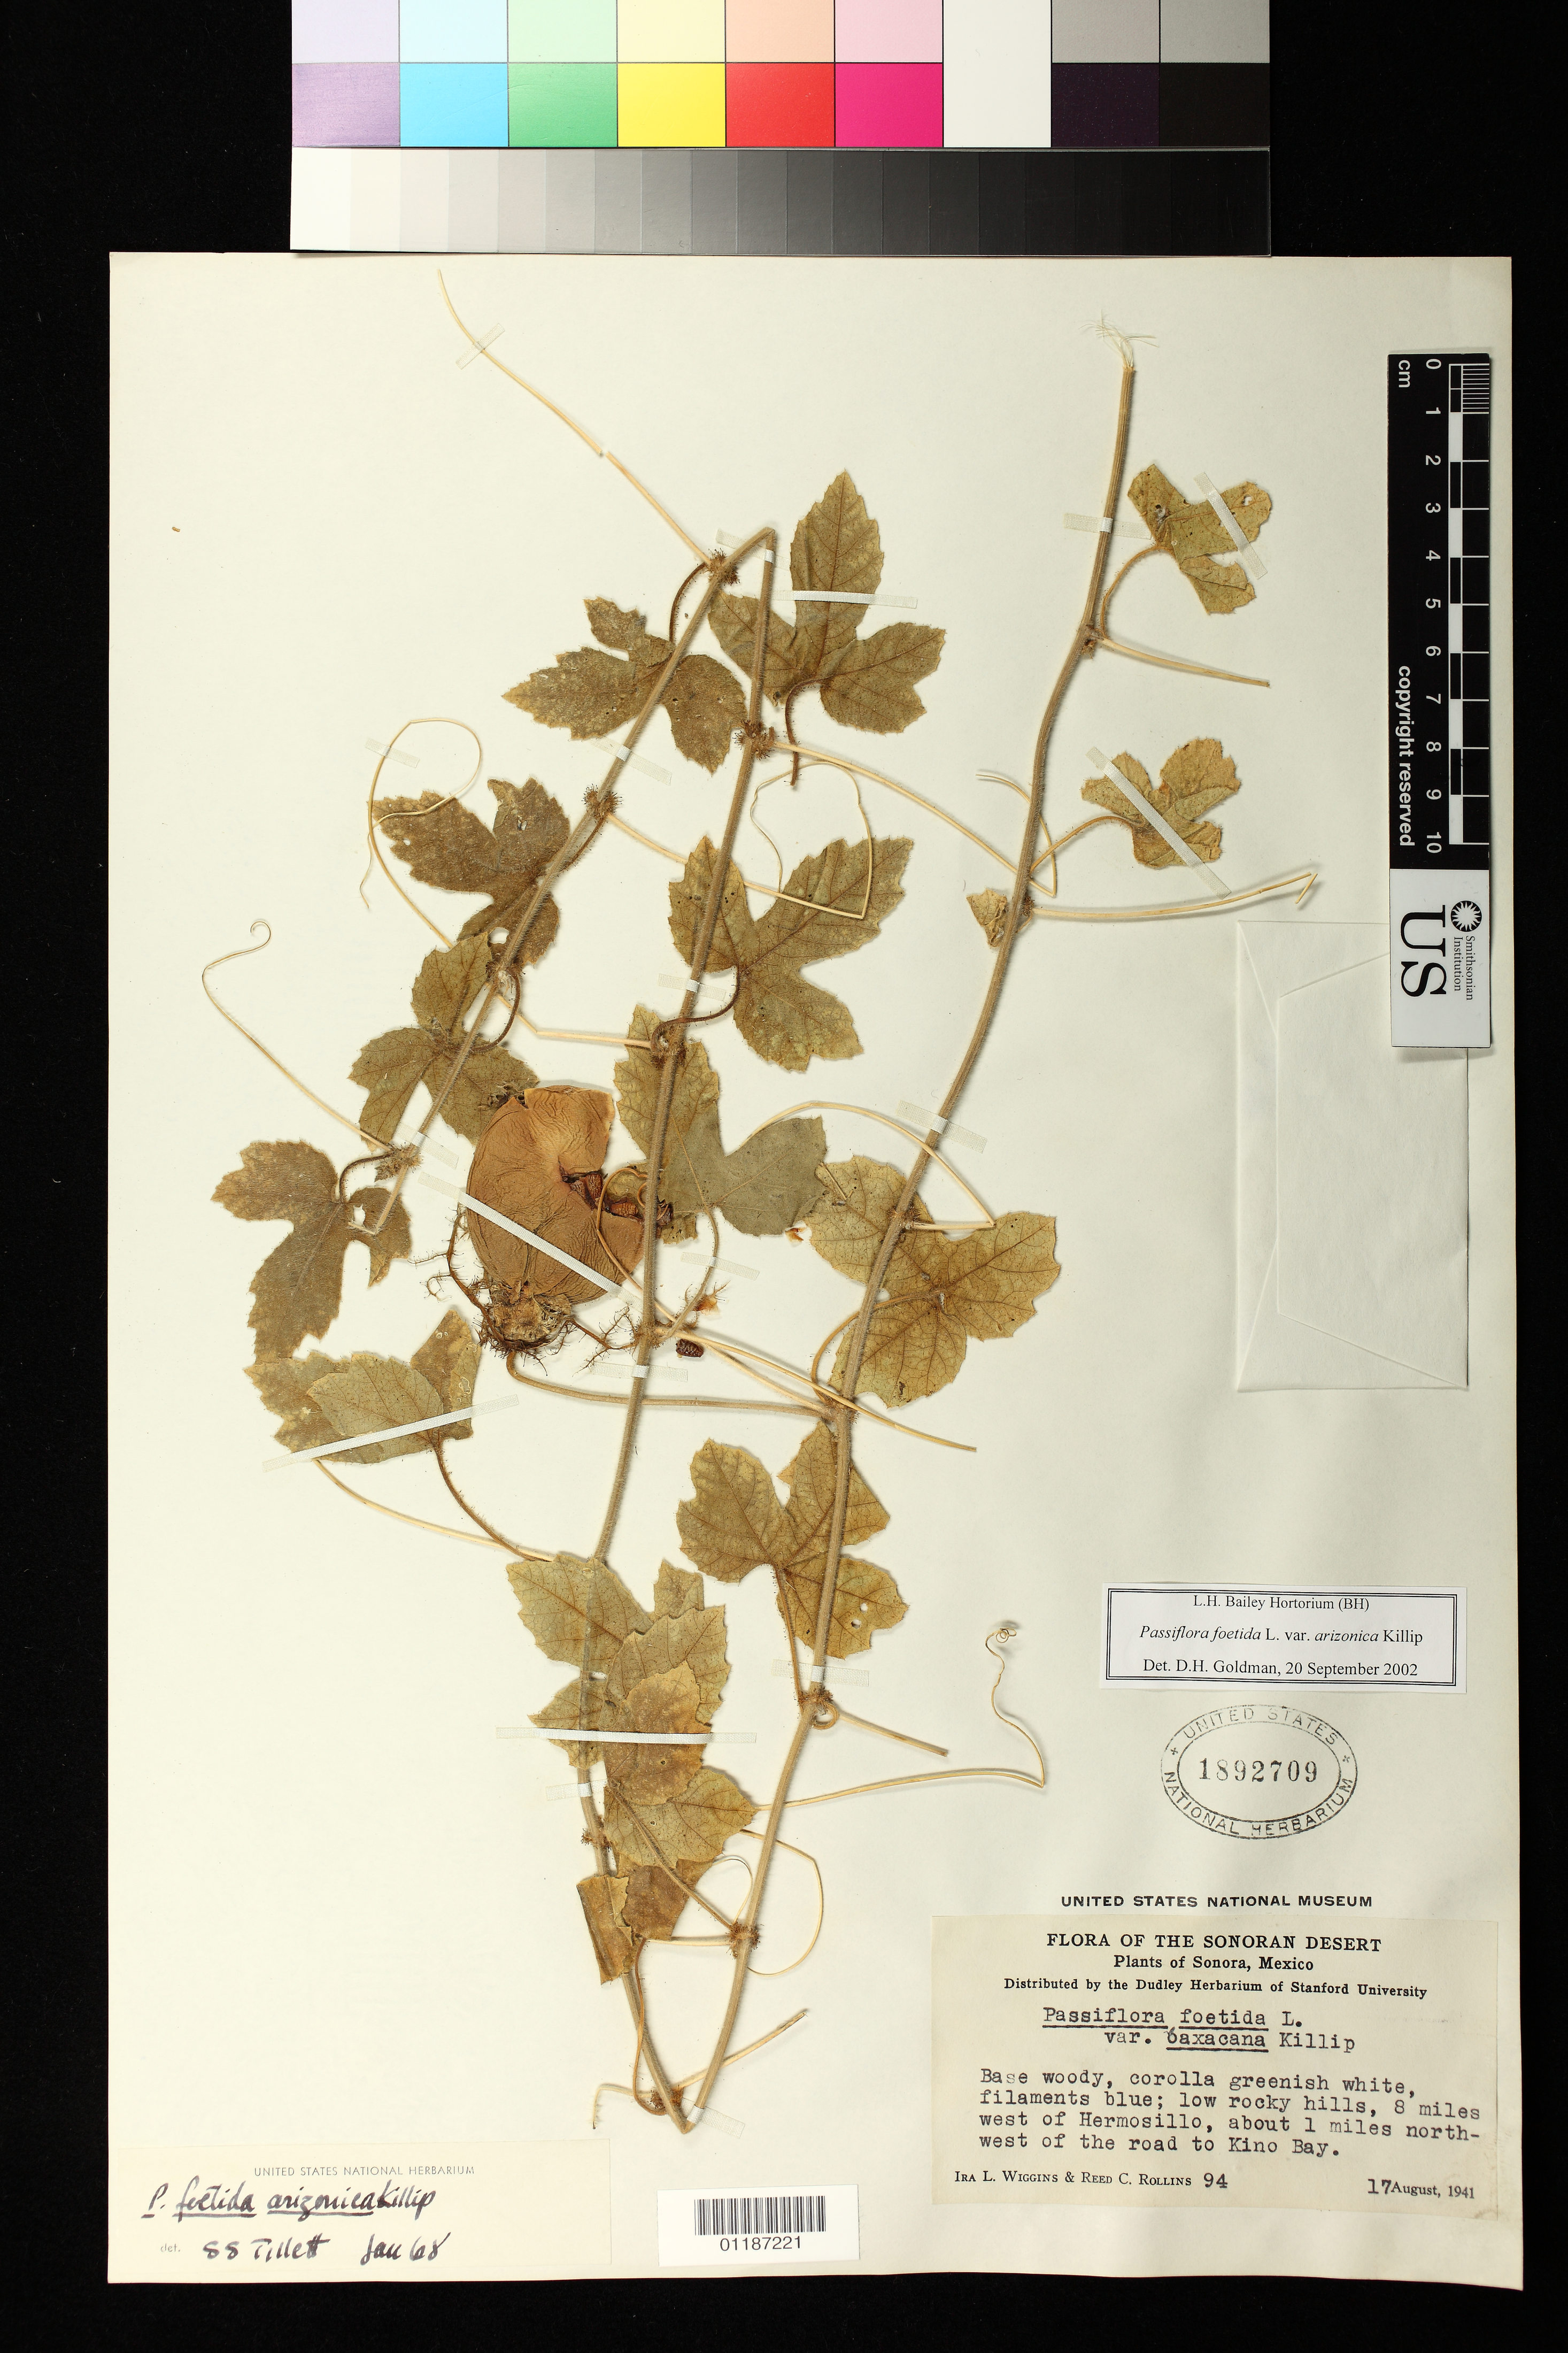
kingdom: Plantae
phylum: Tracheophyta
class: Magnoliopsida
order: Malpighiales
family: Passifloraceae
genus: Passiflora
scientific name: Passiflora arizonica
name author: (Killip) D.H. Goldman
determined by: Svoboda, Harlan T., (NA), US Department of Agriculture (UNITED STATES)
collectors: I. L. Wiggins & R. C. Rollins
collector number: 94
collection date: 1941-08-17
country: Mexico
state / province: Sonora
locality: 8 miles west of Hermosillo, about 1 mile NW of the road to Kino Bay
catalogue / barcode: US 1892709